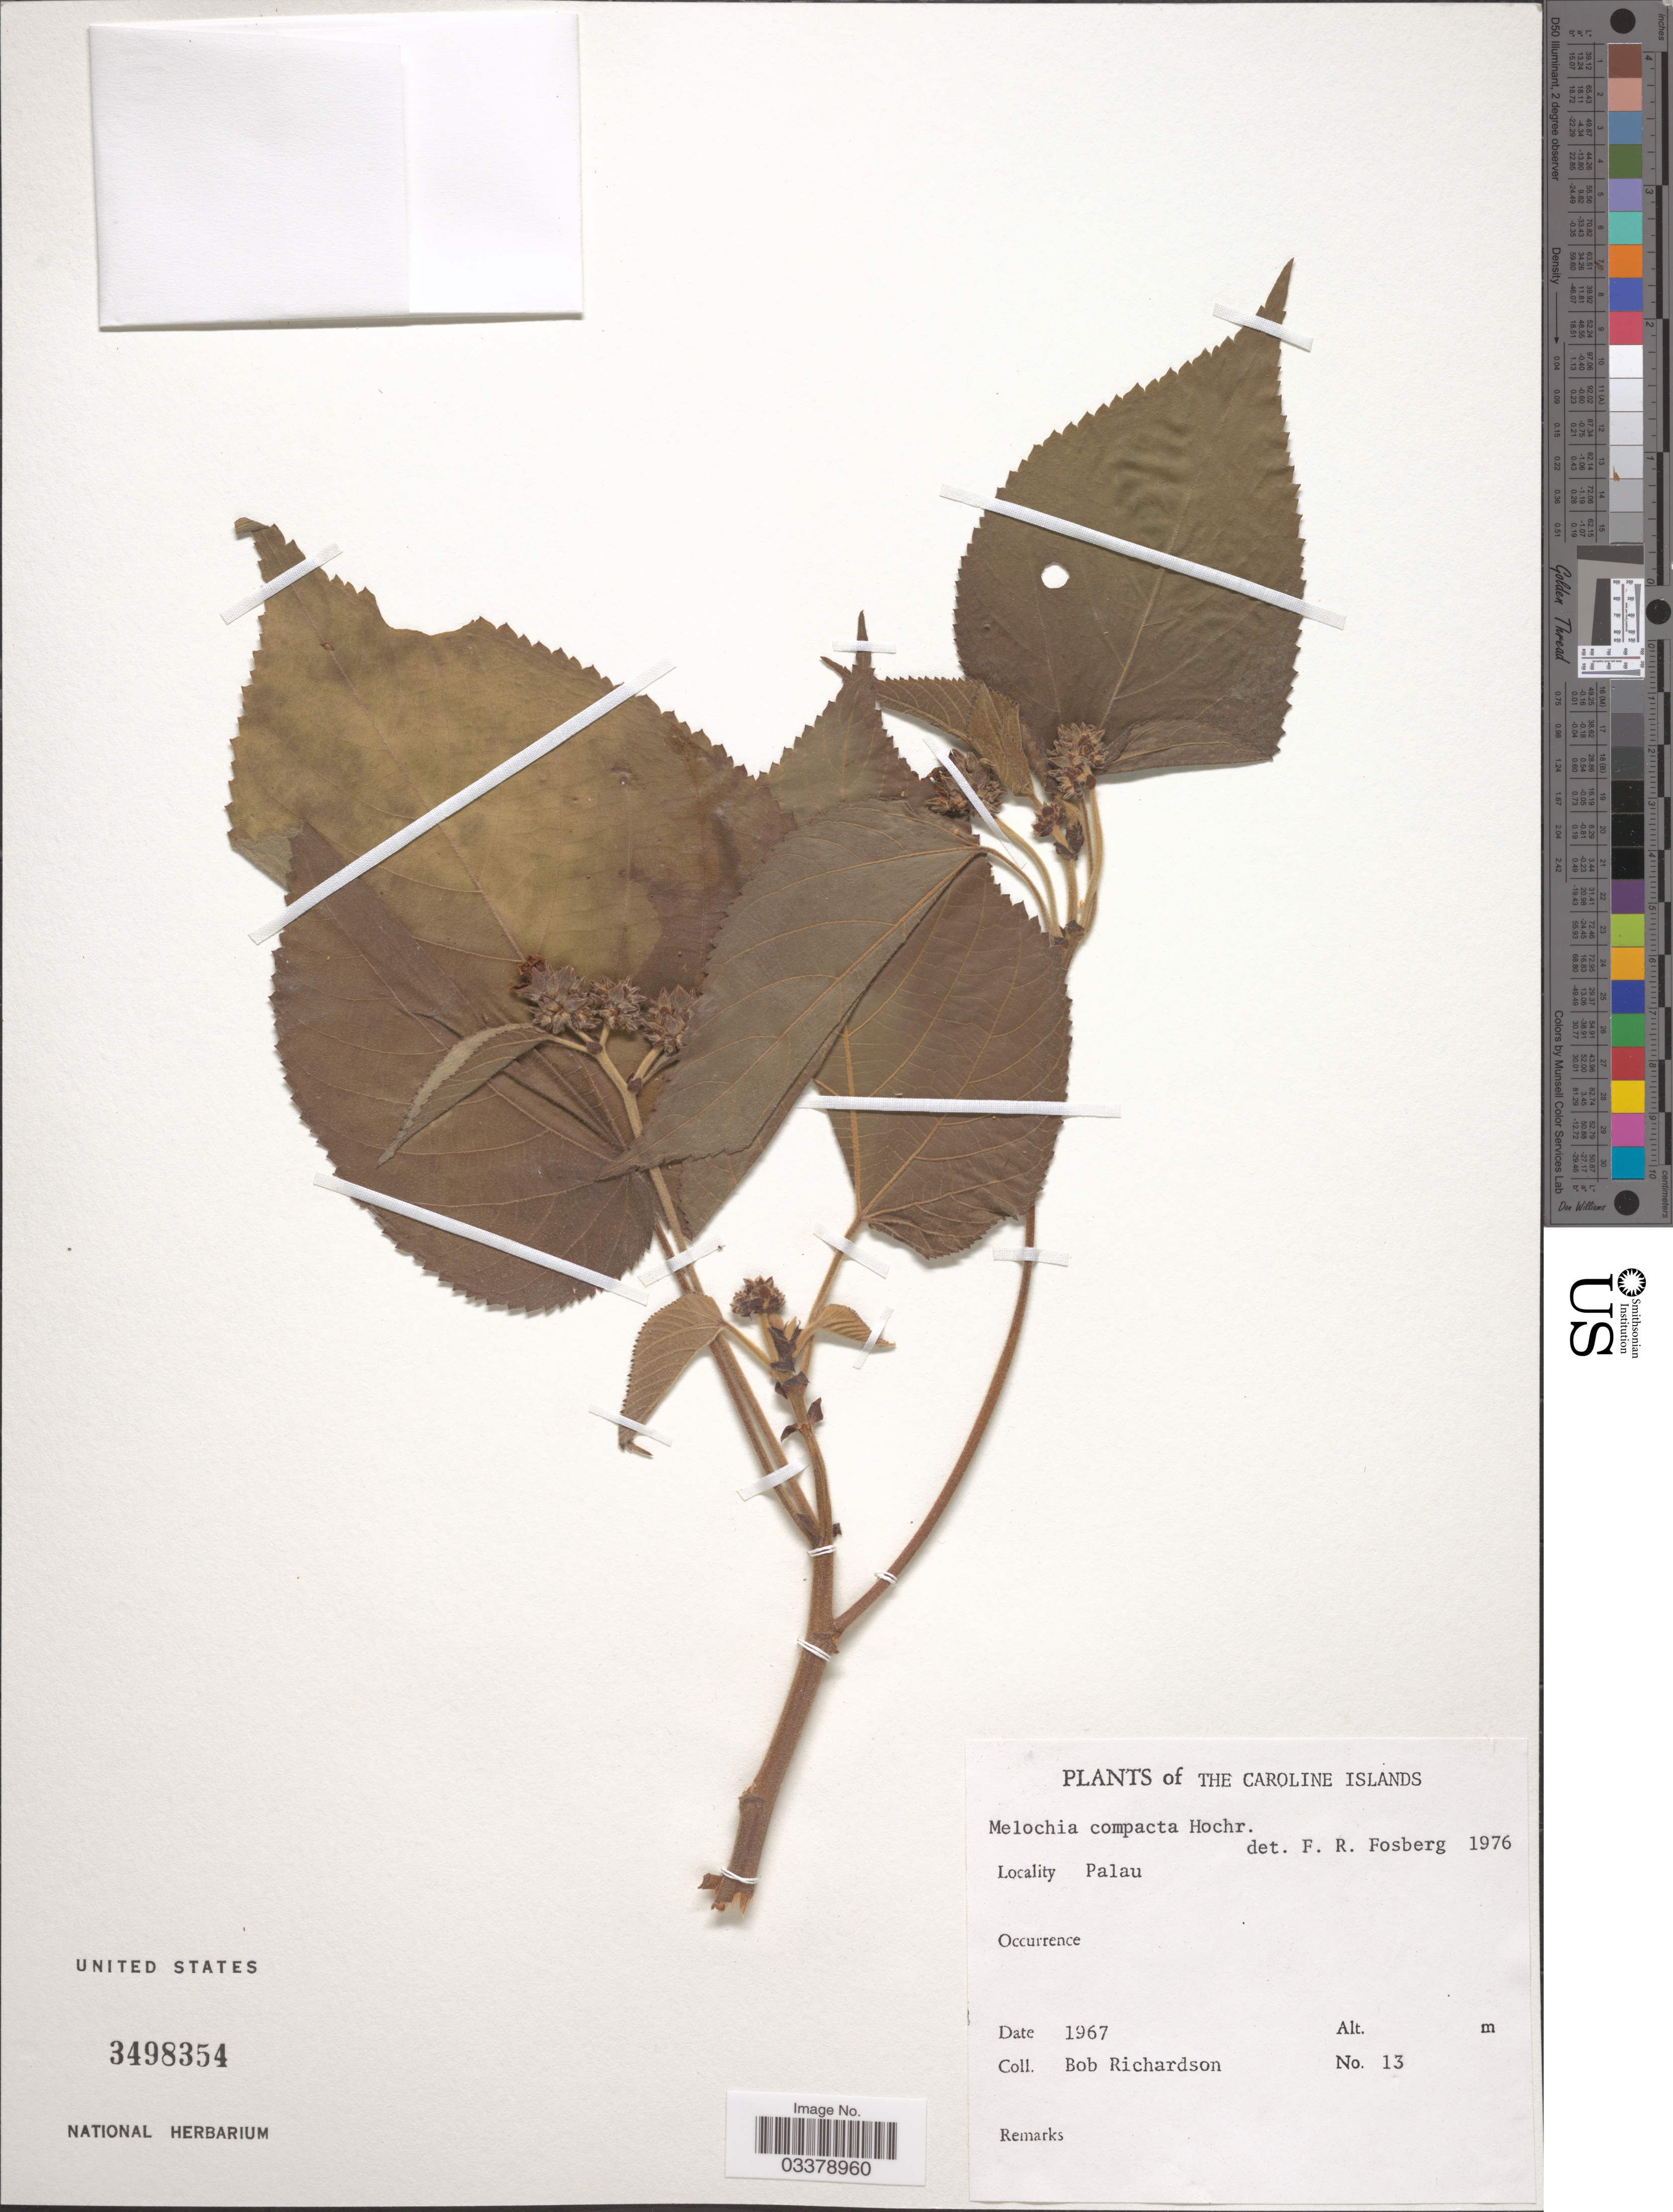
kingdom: Plantae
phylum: Tracheophyta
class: Magnoliopsida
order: Malvales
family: Malvaceae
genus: Melochia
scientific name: Melochia compacta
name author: Hochr.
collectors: B. Richardson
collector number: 13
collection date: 1967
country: Palau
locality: The Caroline Islands, Palau.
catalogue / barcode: US 3498354